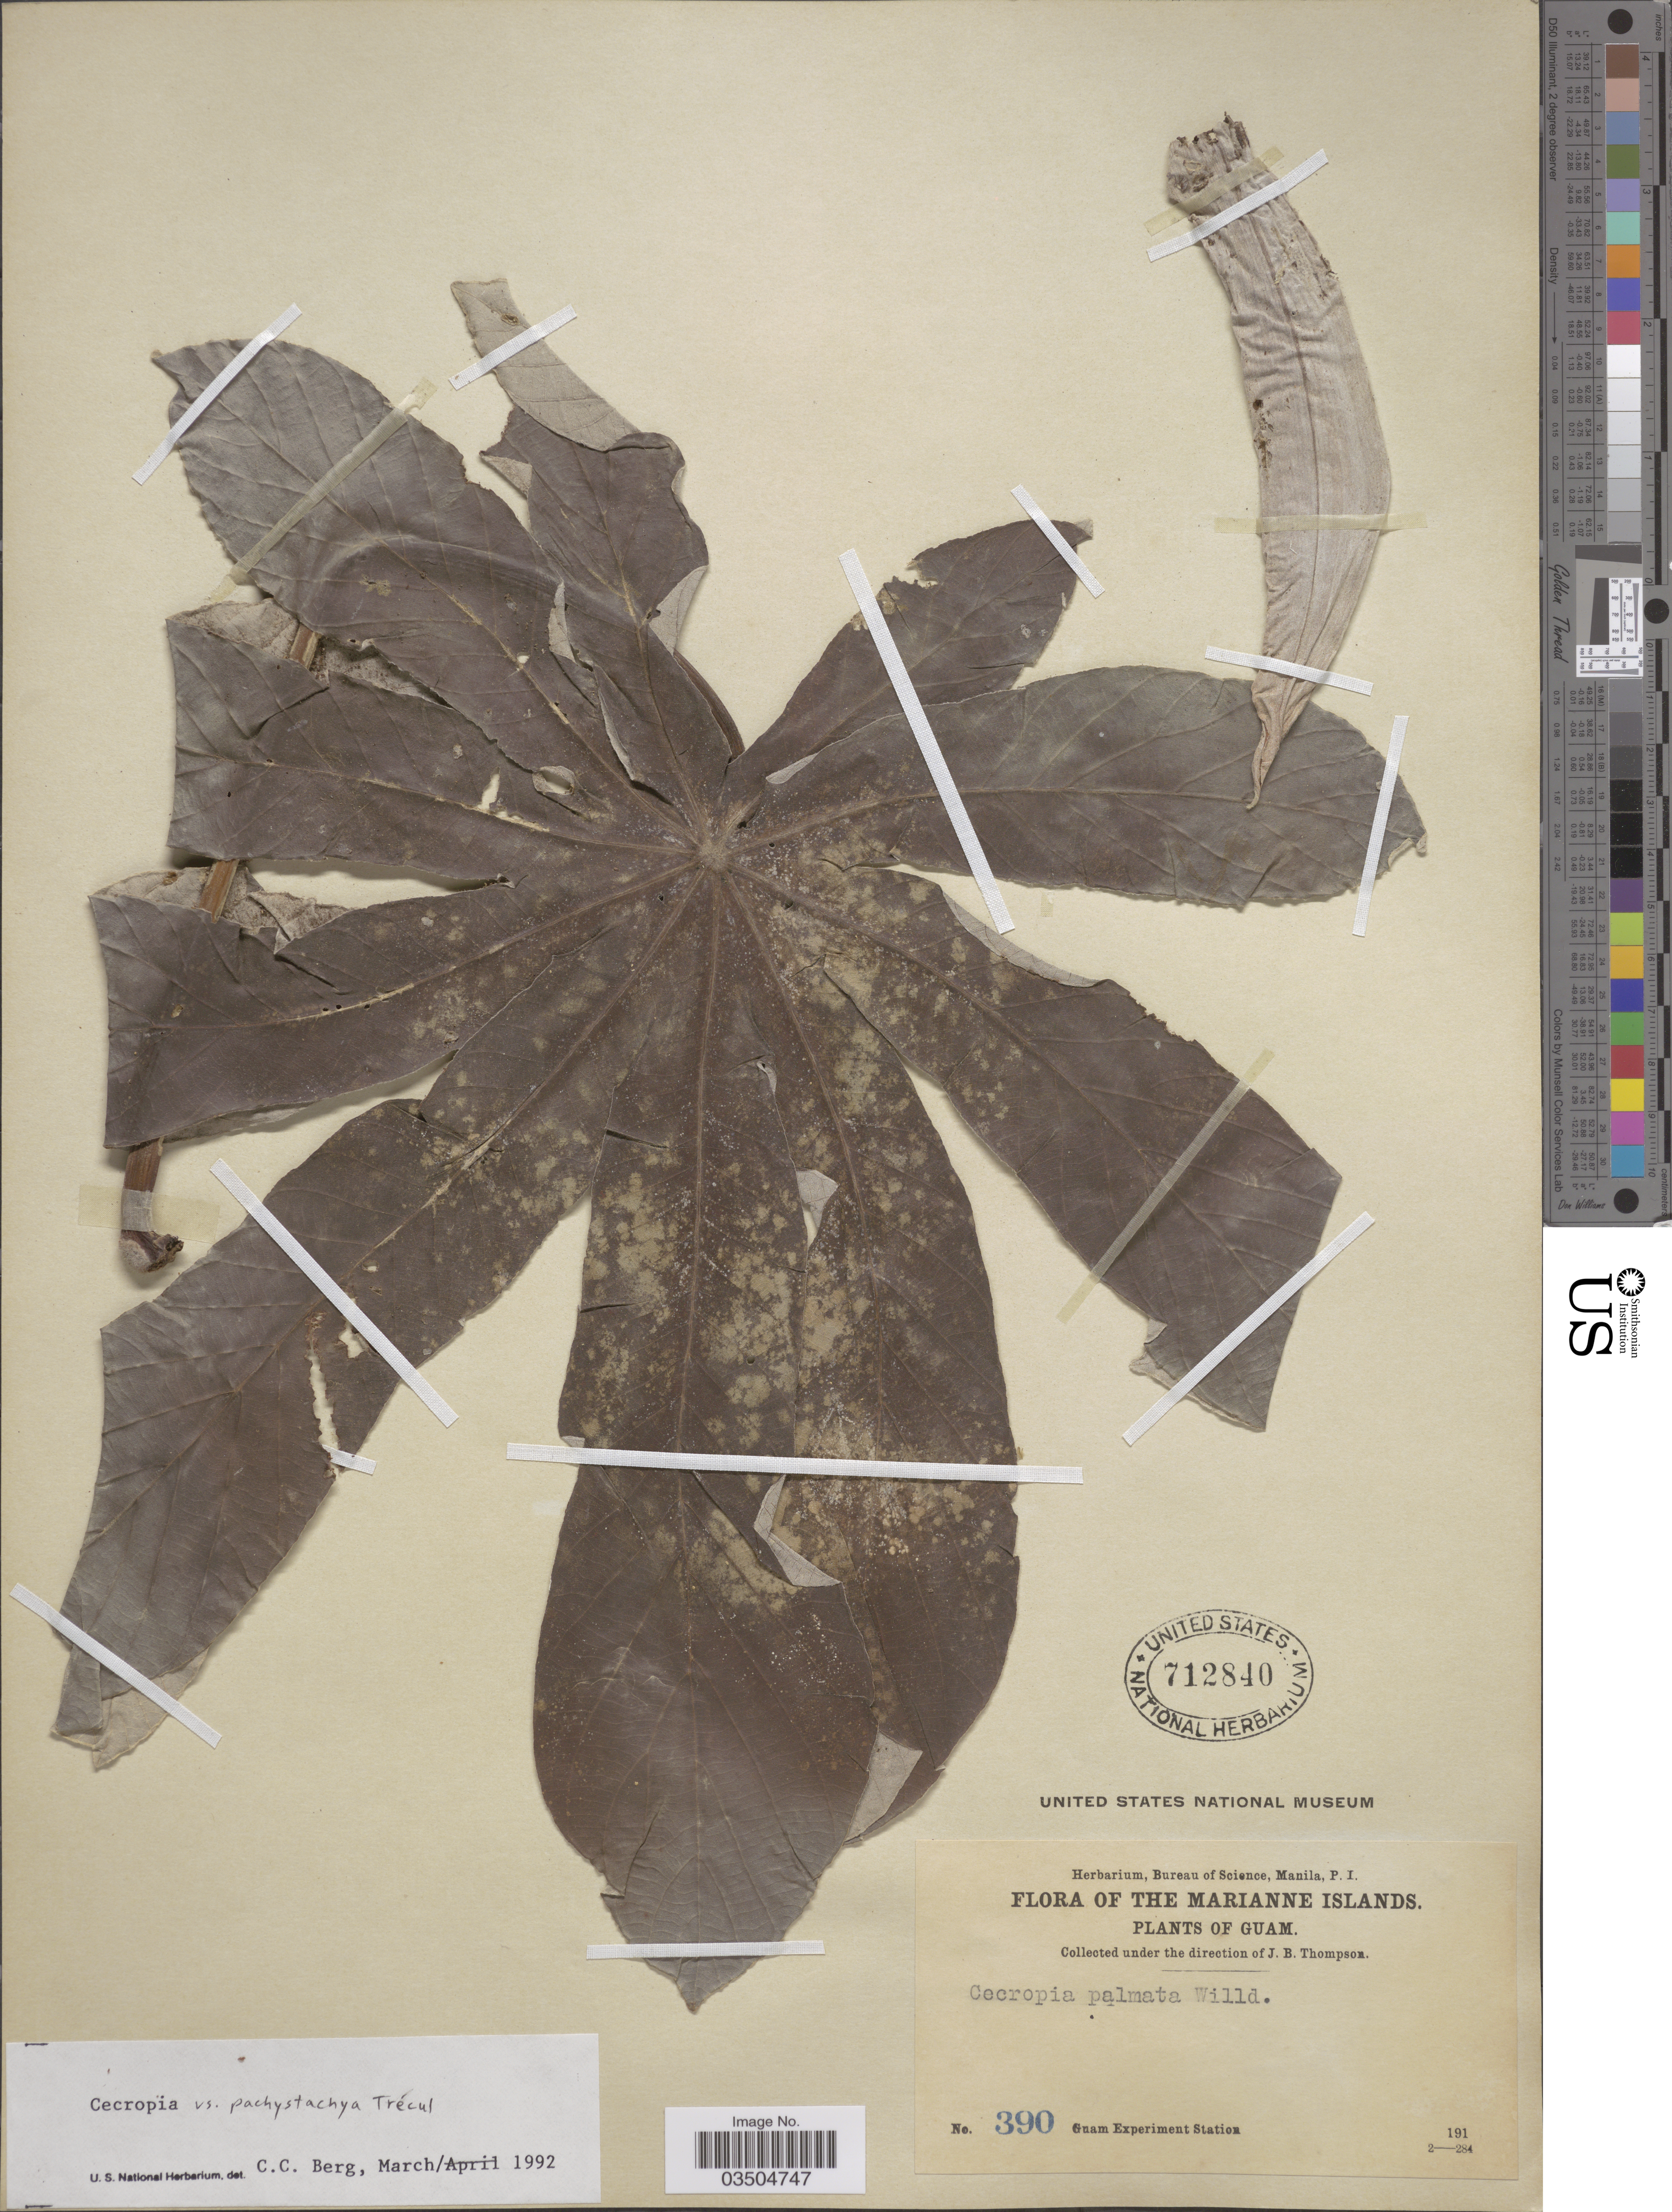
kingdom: Plantae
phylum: Tracheophyta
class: Magnoliopsida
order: Rosales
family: Urticaceae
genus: Cecropia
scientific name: Cecropia pachystachya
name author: Trécul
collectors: Guam Exp. Sta.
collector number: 390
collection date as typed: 191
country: Guam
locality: Marianne Islands.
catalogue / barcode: US 712840